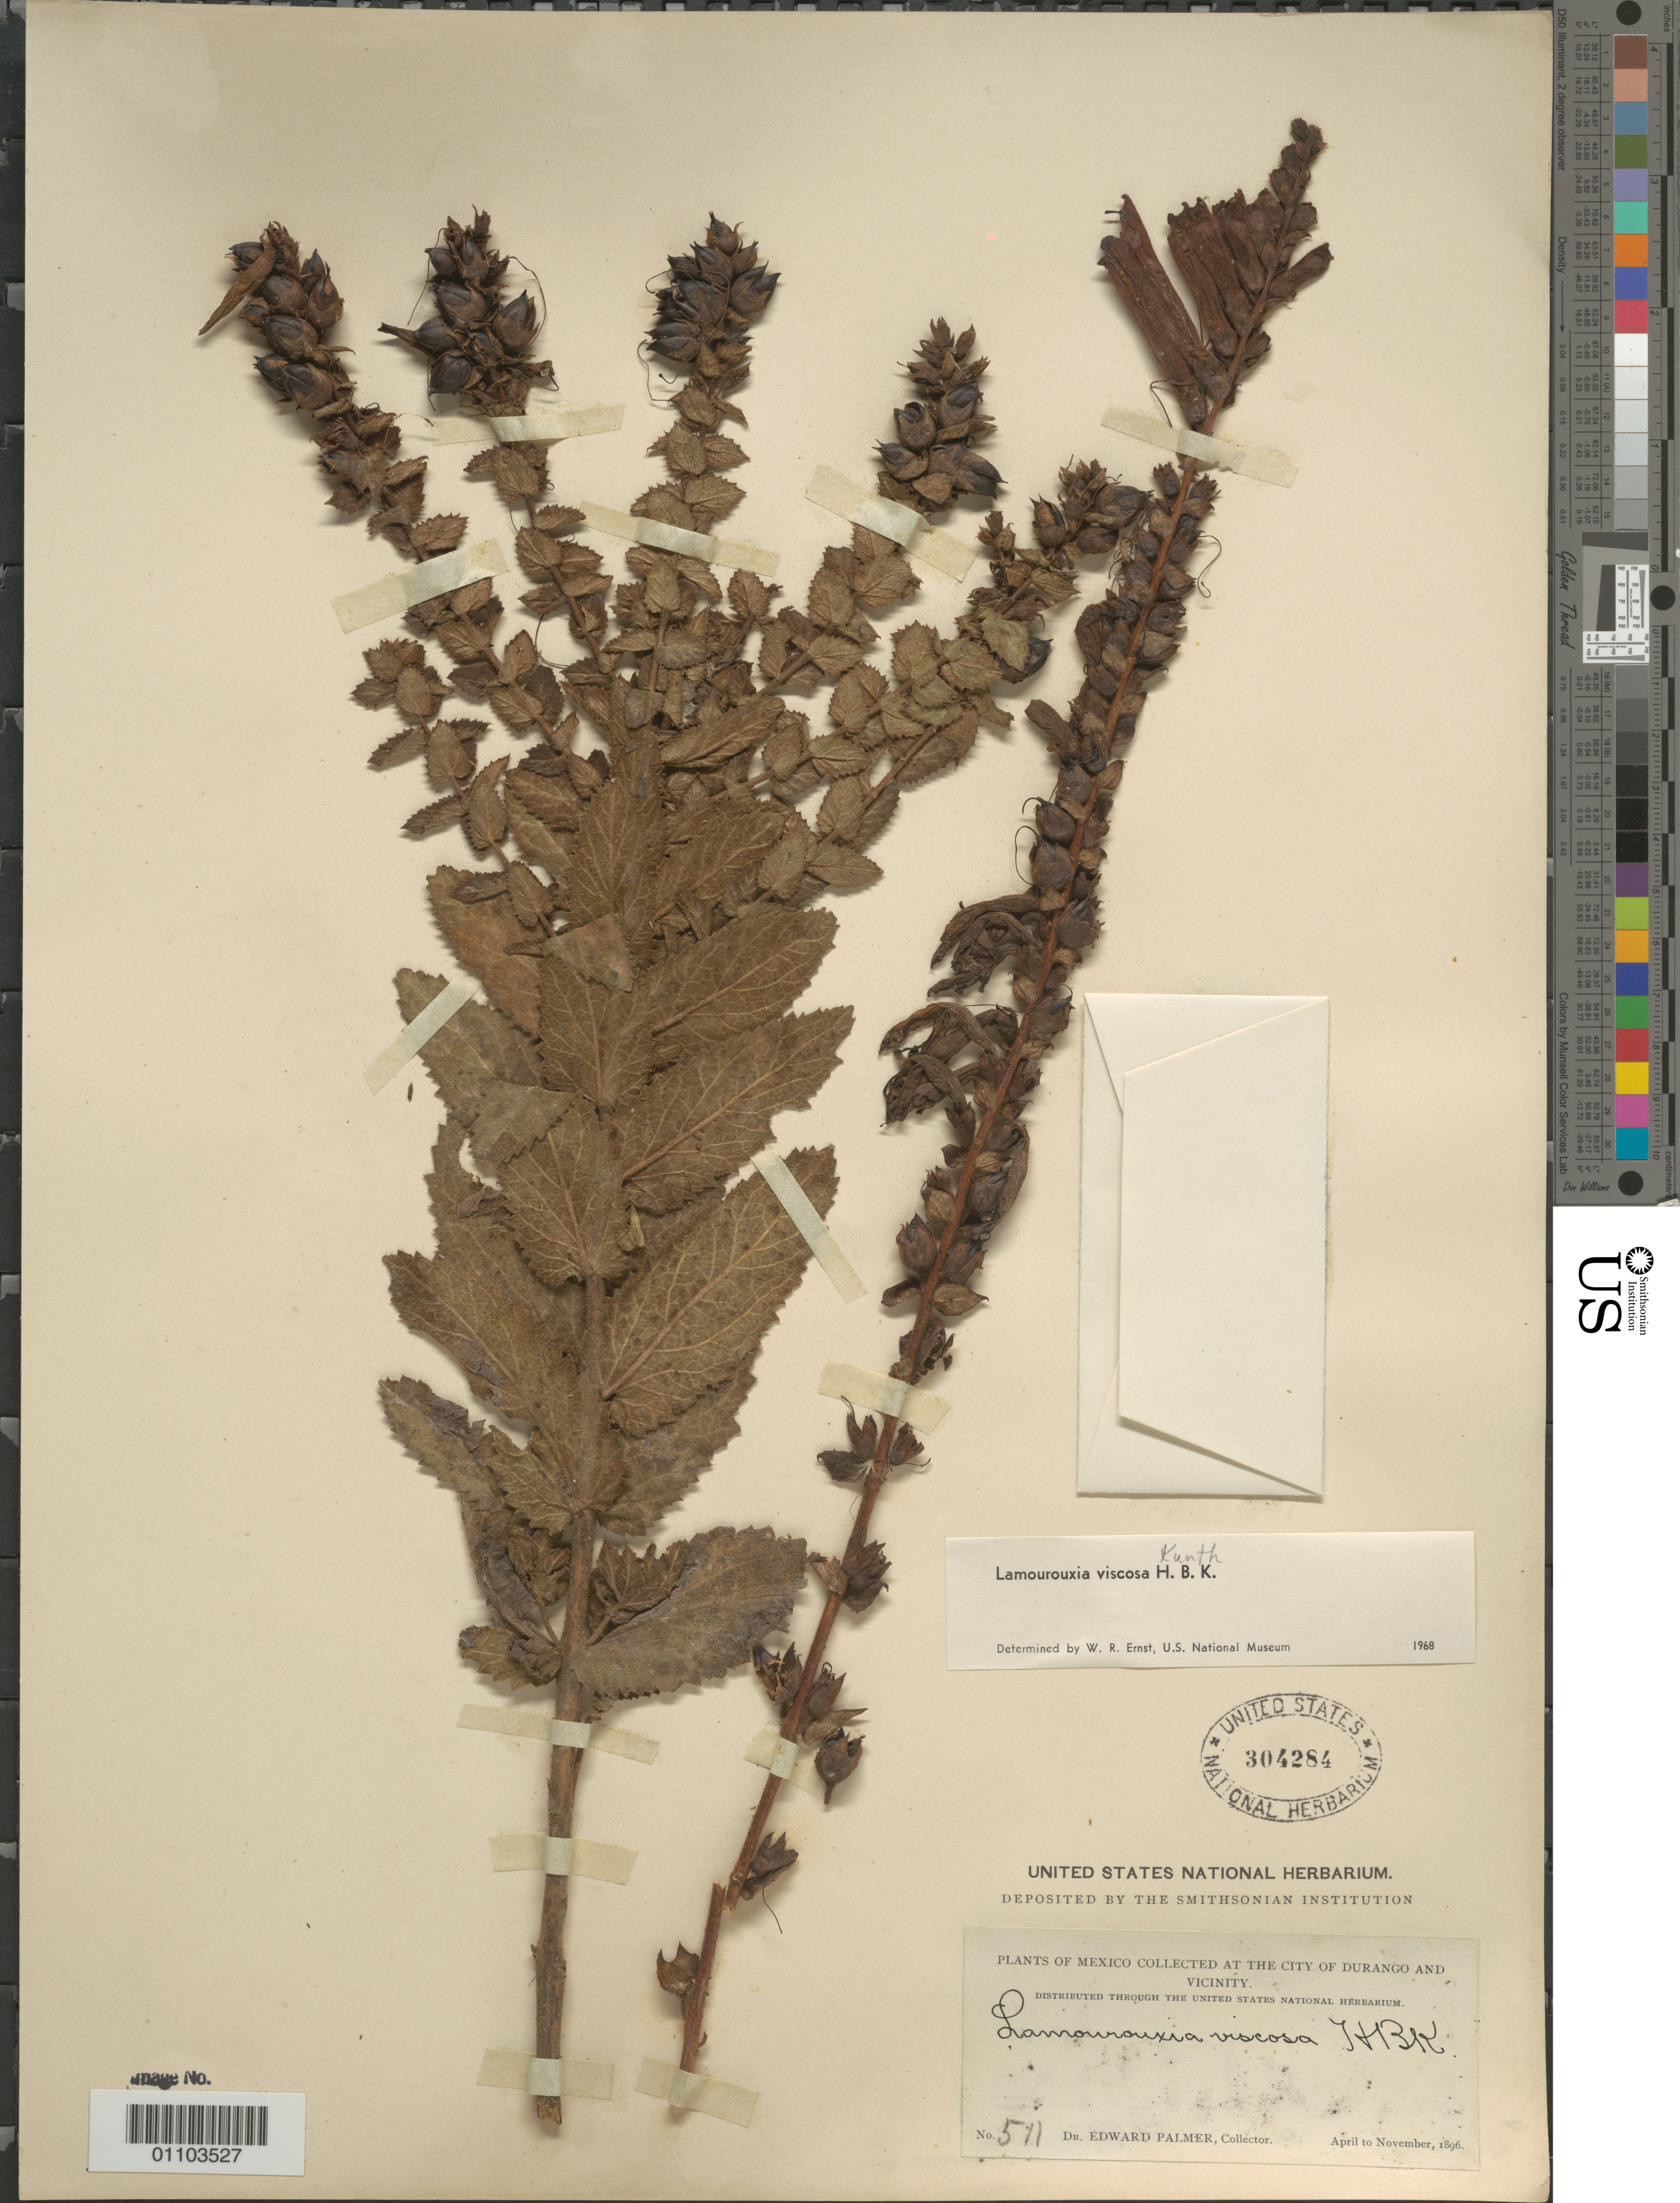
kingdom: Plantae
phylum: Tracheophyta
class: Magnoliopsida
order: Lamiales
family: Orobanchaceae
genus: Lamourouxia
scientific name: Lamourouxia viscosa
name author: Kunth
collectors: E. Palmer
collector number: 511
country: Mexico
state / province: Durango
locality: Durango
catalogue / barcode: US 304284